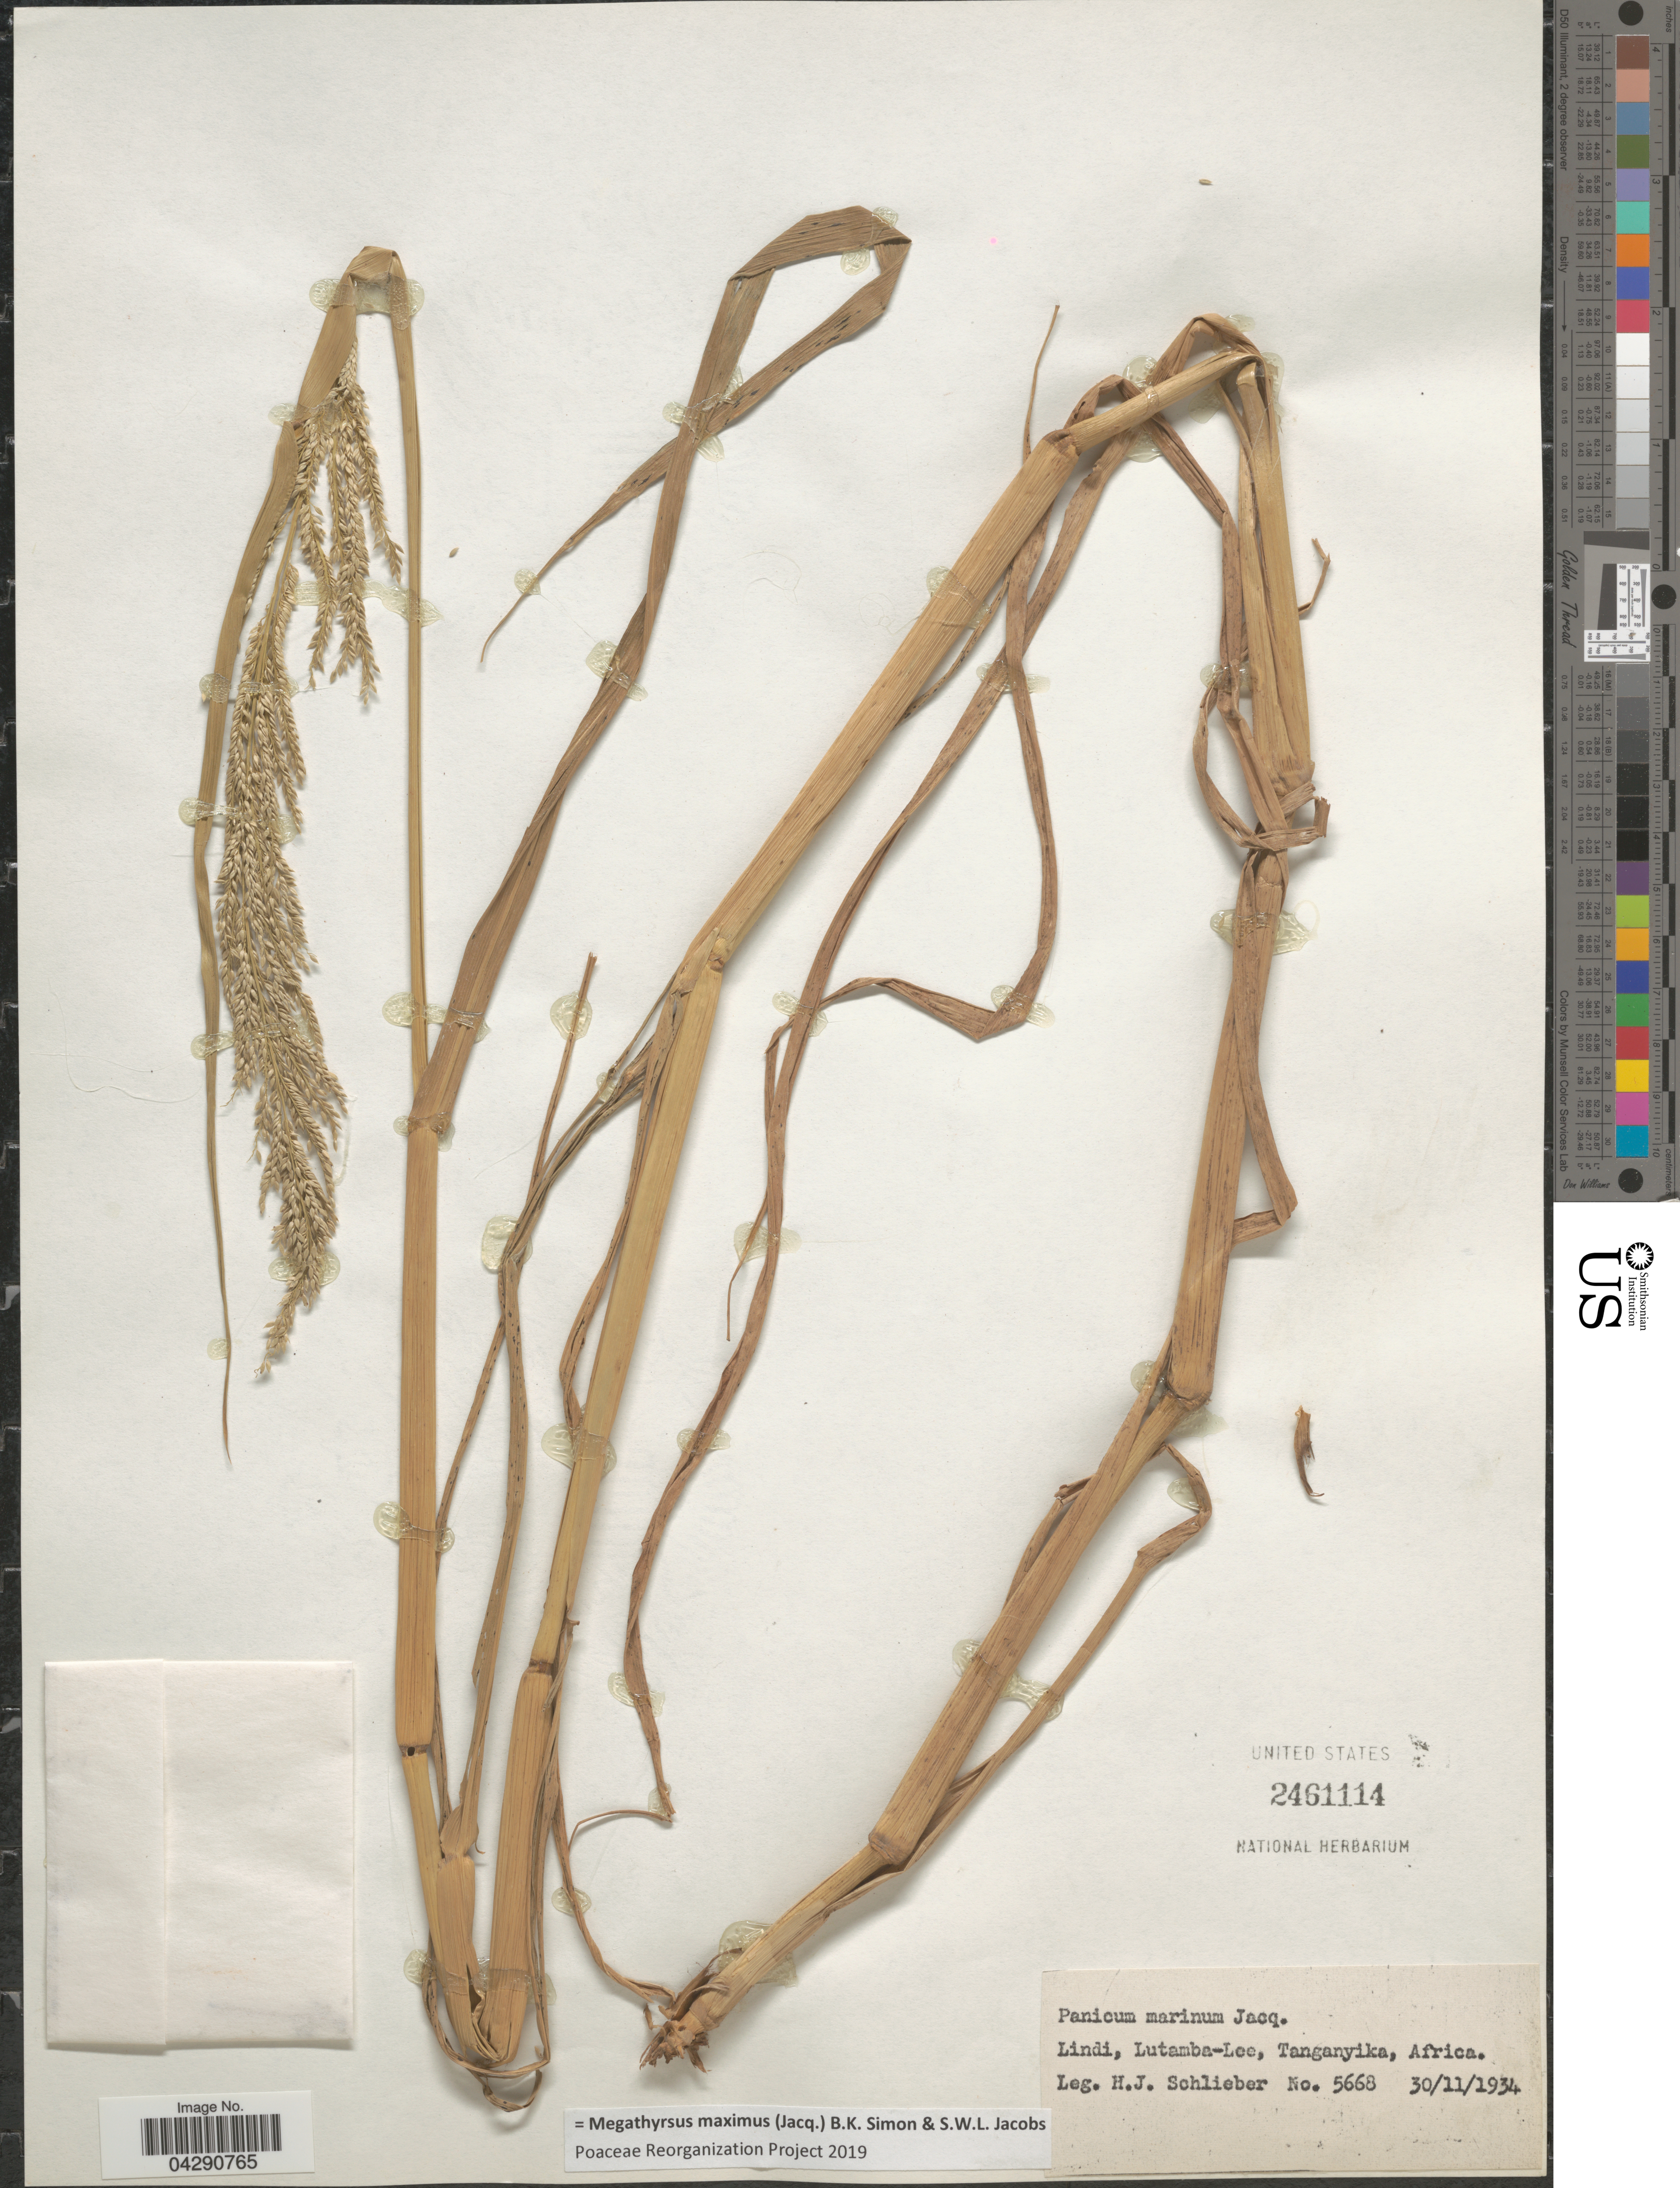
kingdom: Plantae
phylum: Tracheophyta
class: Liliopsida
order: Poales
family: Poaceae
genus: Megathyrsus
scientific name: Megathyrsus maximus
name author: (Jacq.) B.K. Simon & S.W.L. Jacobs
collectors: H. J. Schlieben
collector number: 5668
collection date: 1934-11-30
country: Tanzania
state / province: Lindi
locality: Lutamba-Lee, Tanganyika.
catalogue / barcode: US 2461114